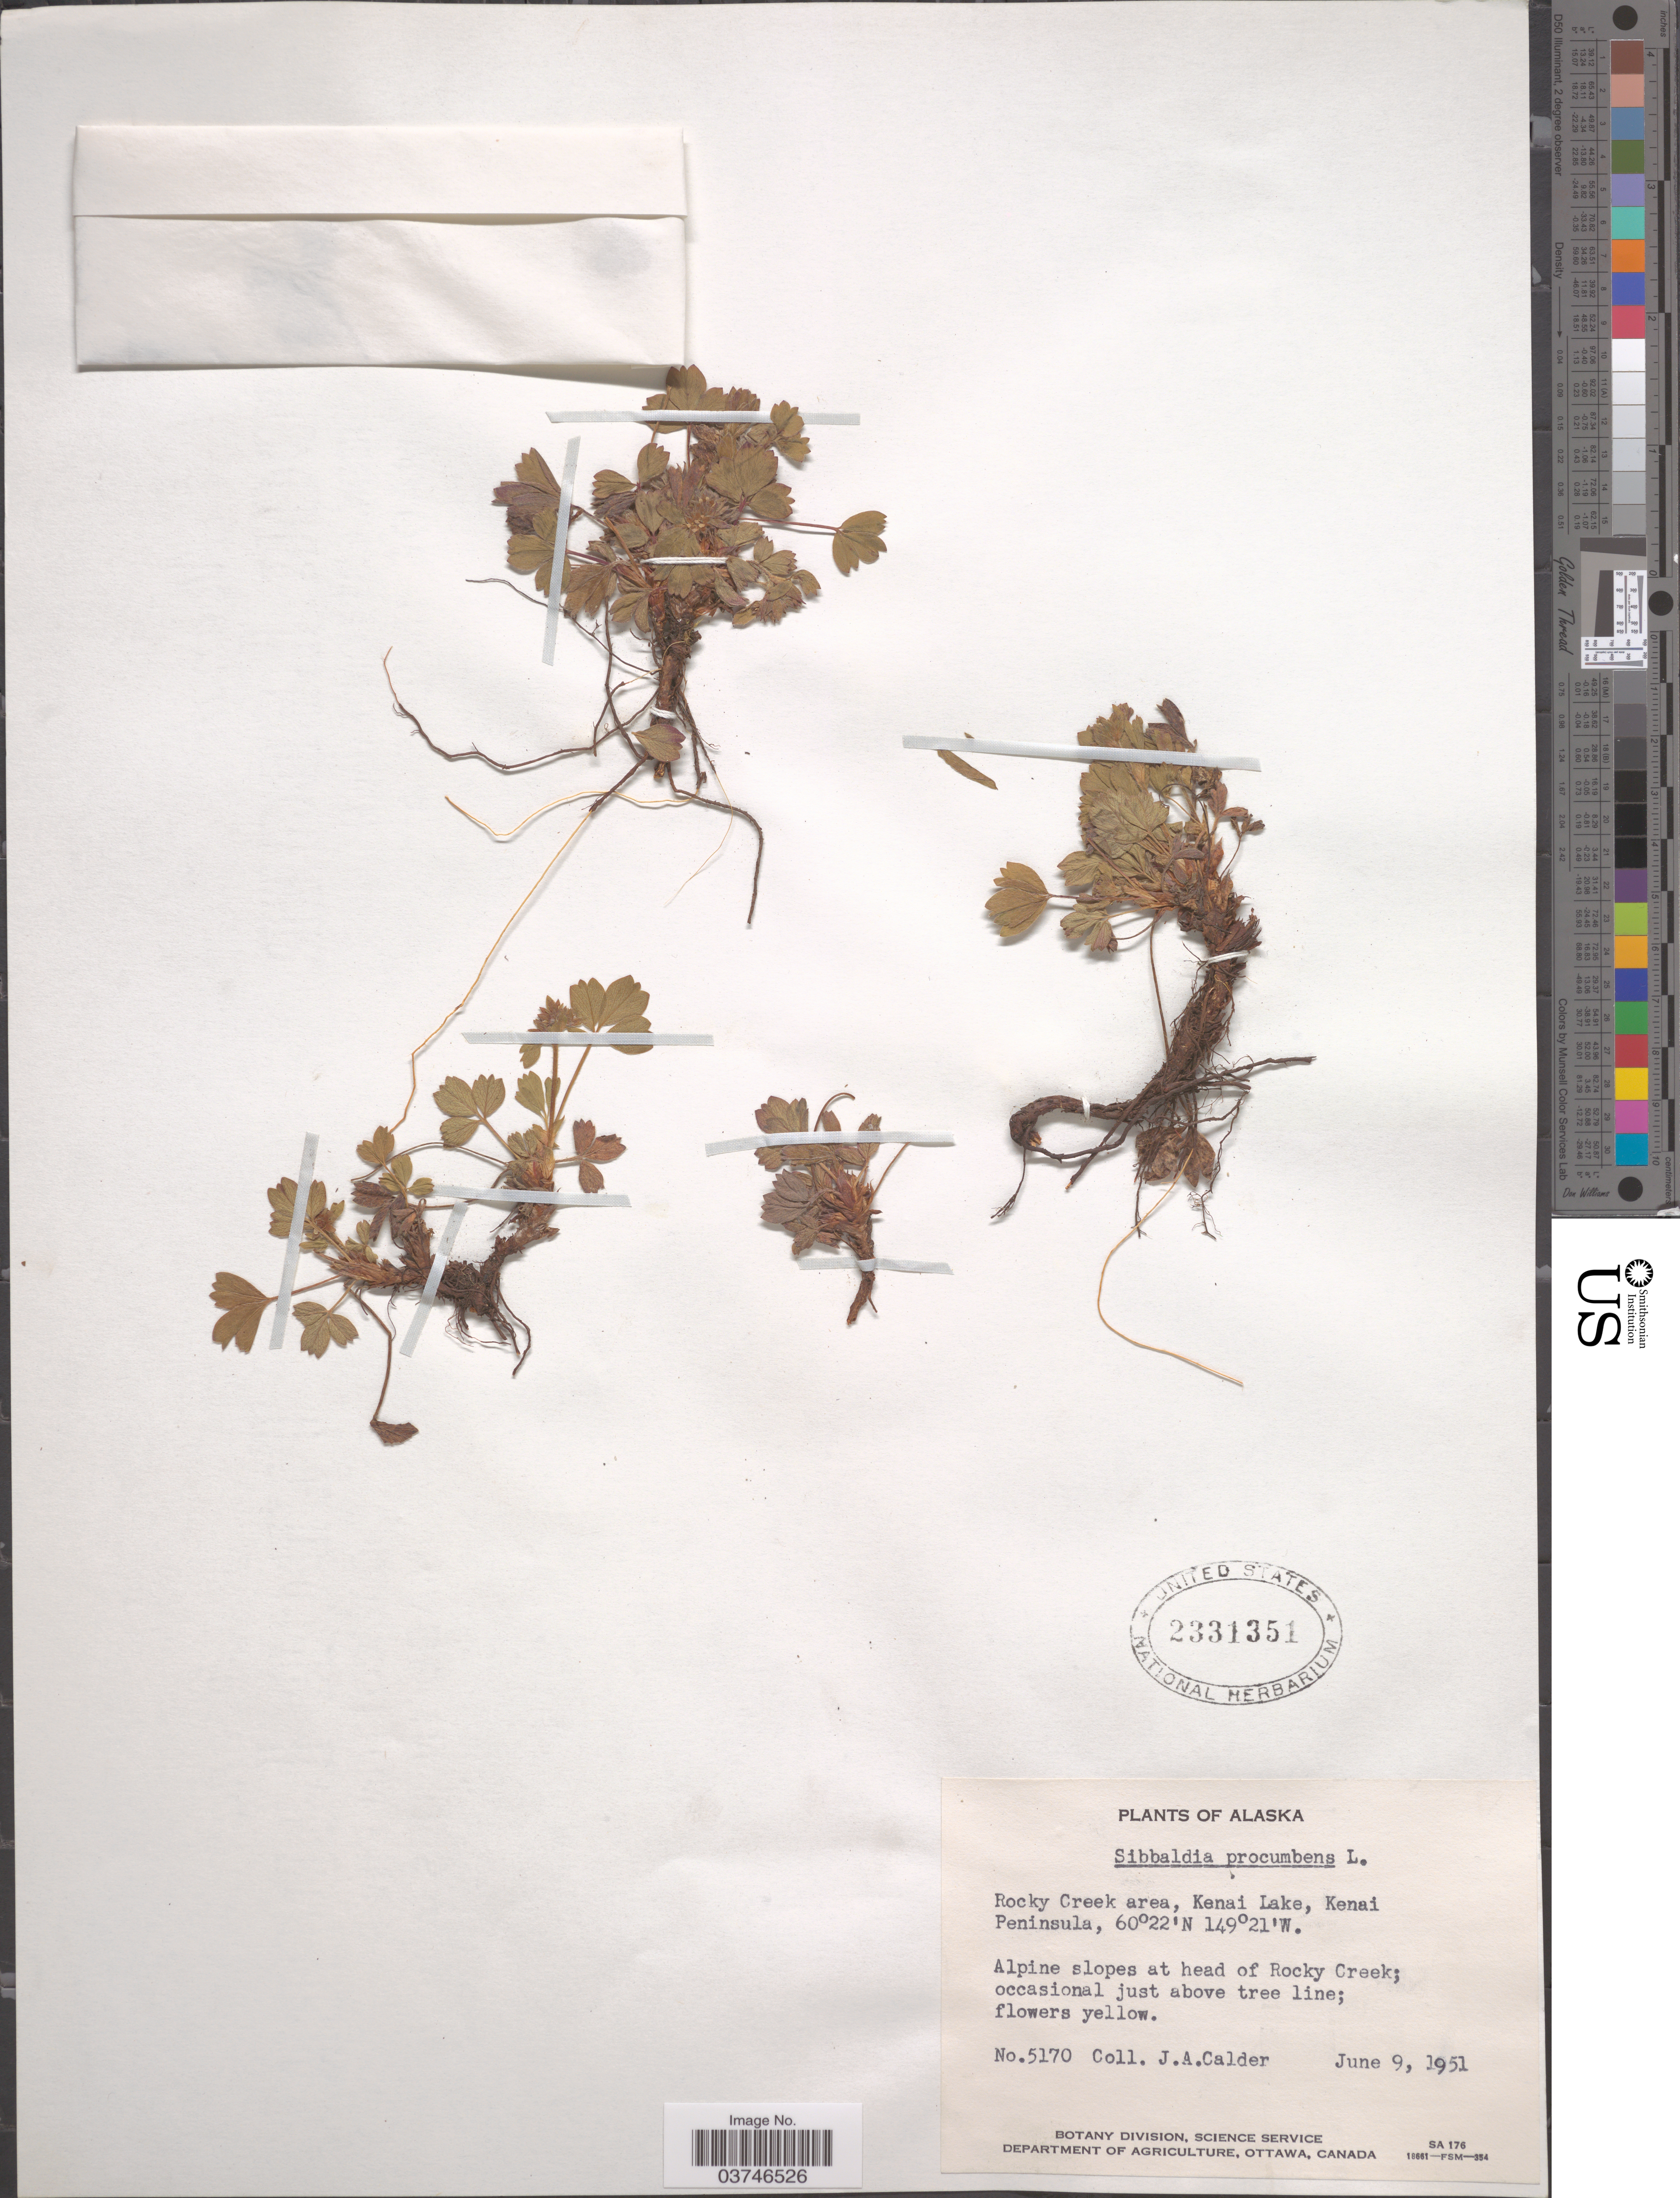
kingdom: Plantae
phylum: Tracheophyta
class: Magnoliopsida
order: Rosales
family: Rosaceae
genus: Sibbaldia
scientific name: Sibbaldia procumbens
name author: L.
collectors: J. A. Calder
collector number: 5170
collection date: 1951-06-09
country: United States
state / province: Alaska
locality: Rocky Creek area, Kenai Lake, Kenai Peninsula. Alpine slopes at head of Rocky Creek.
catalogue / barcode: US 2331351